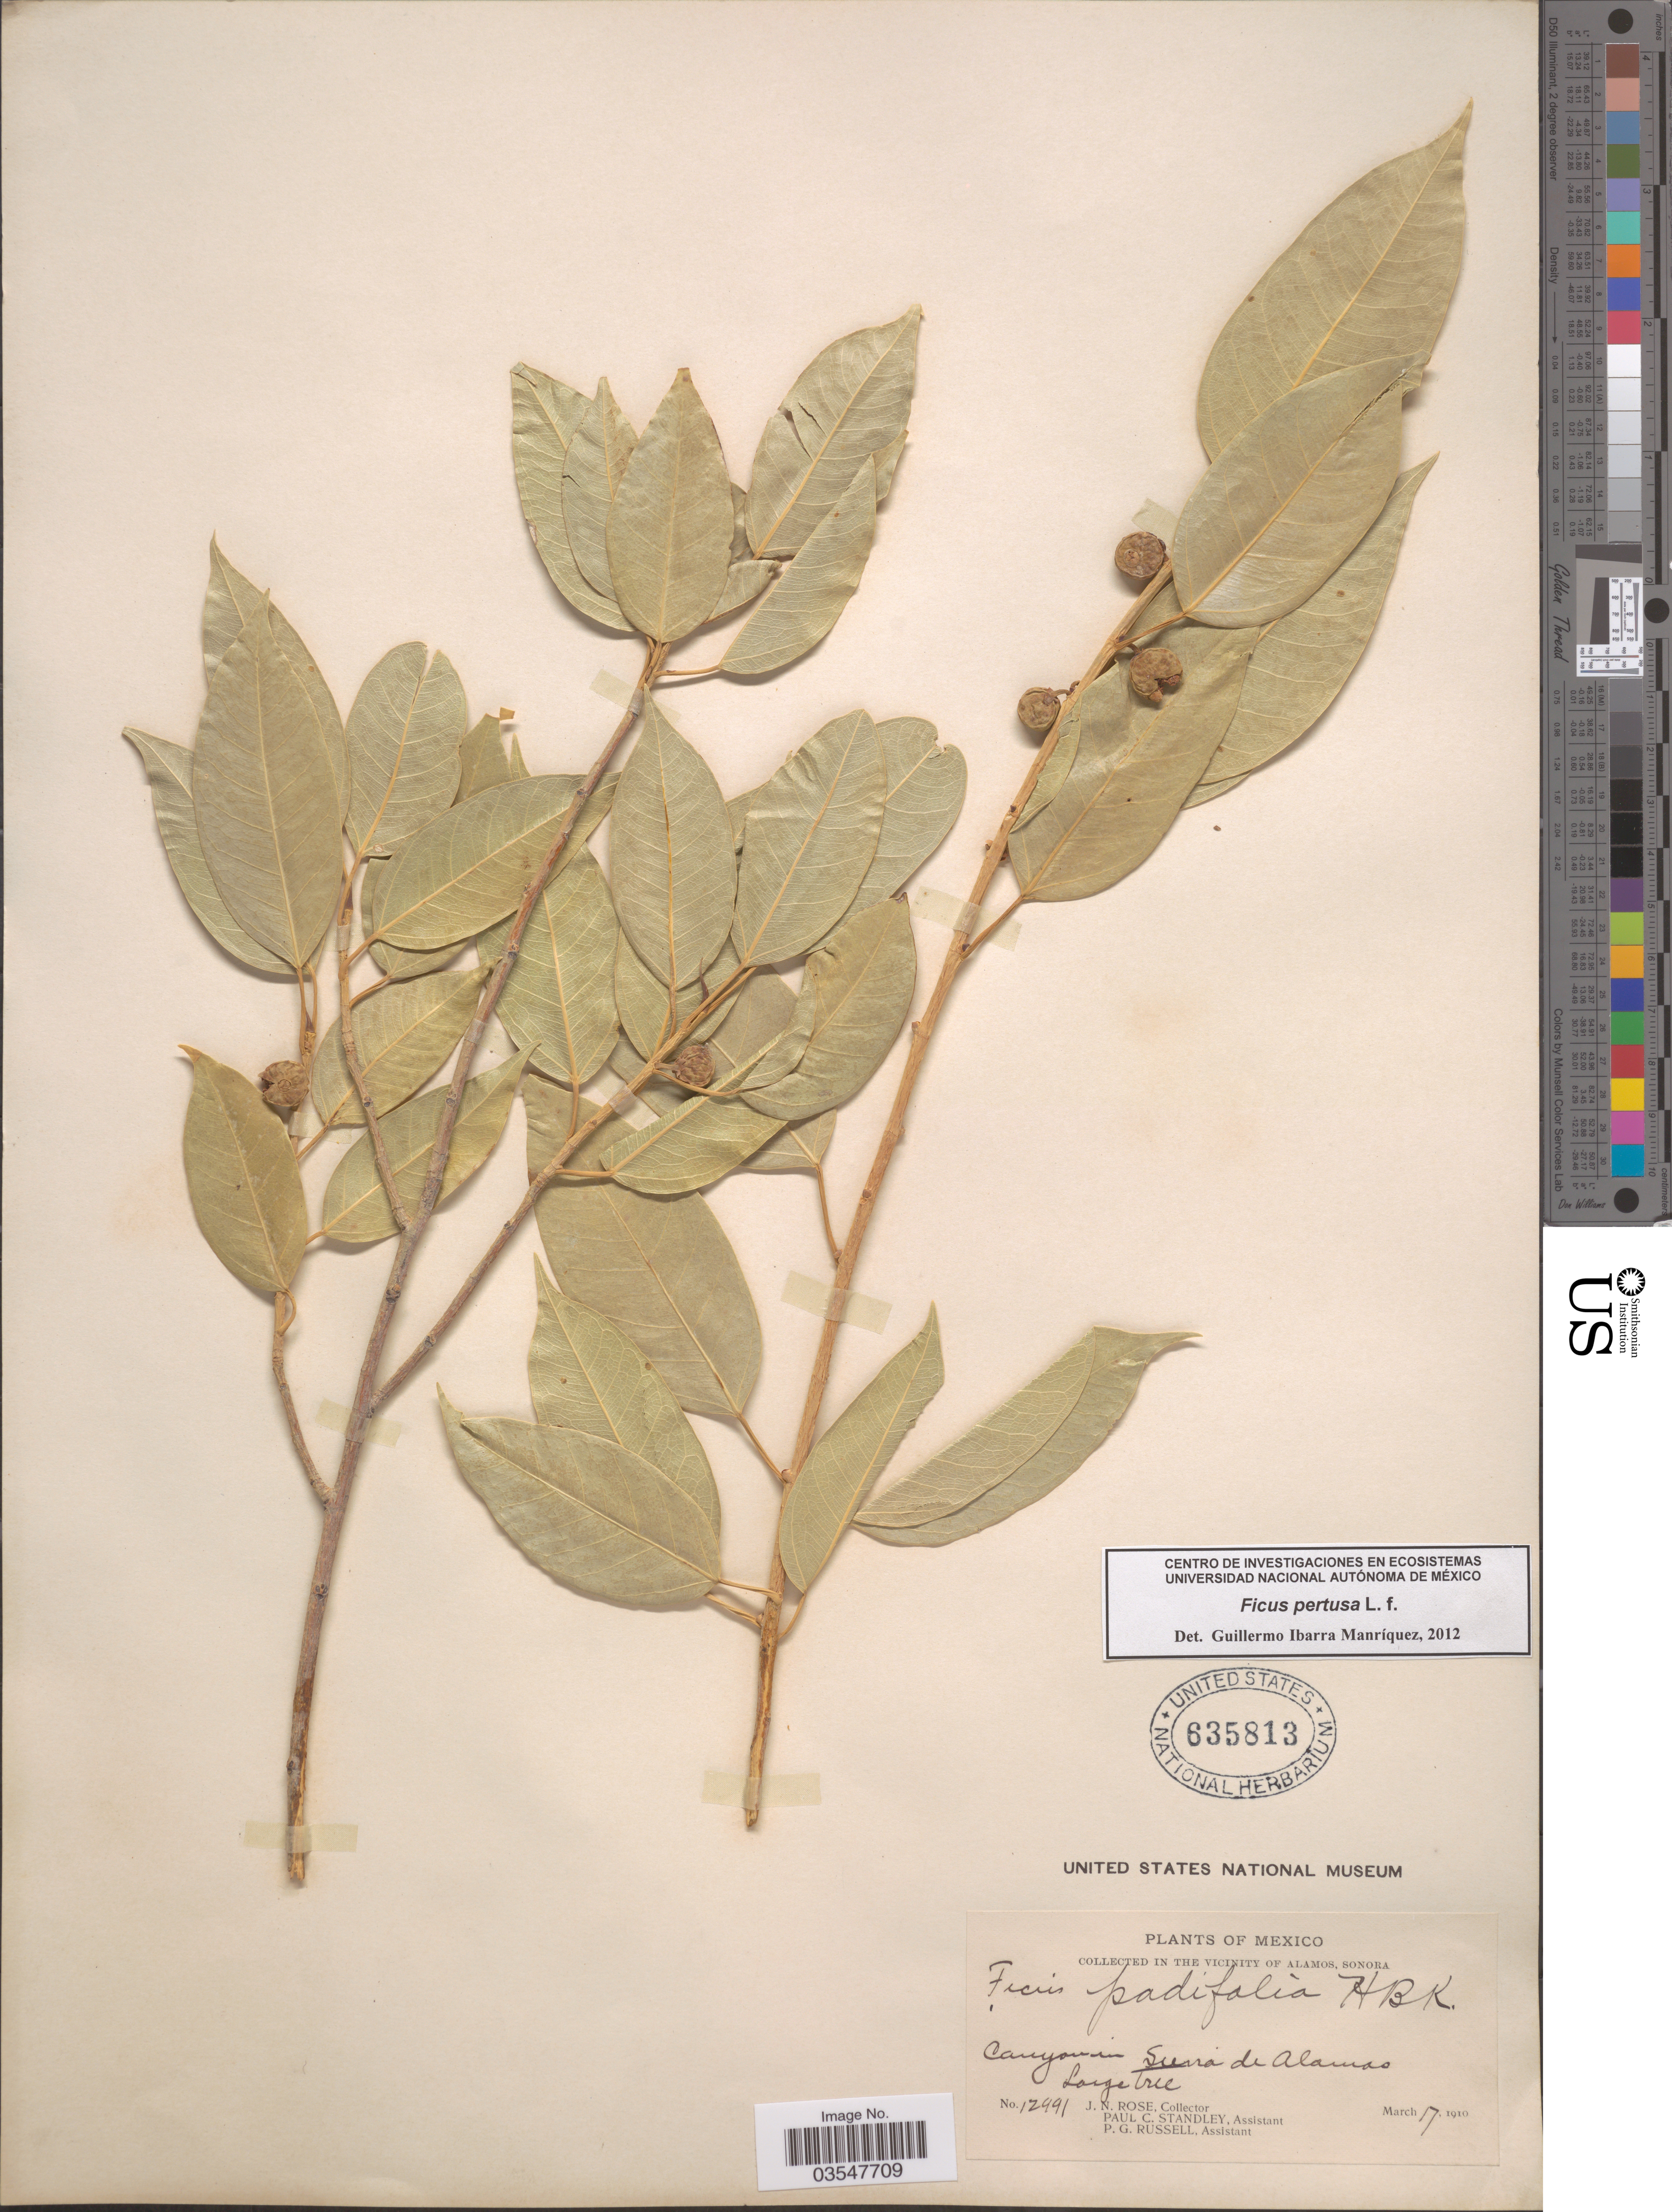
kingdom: Plantae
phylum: Tracheophyta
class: Magnoliopsida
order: Rosales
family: Moraceae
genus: Ficus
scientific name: Ficus padifolia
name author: Kunth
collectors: J. N. Rose, P. C. Standley & P. G. Russell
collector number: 12991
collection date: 1910-03-17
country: Mexico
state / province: Sonora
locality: In the vicinity of Alamos. Canyon in Sierra de Alamos.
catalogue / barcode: US 635813